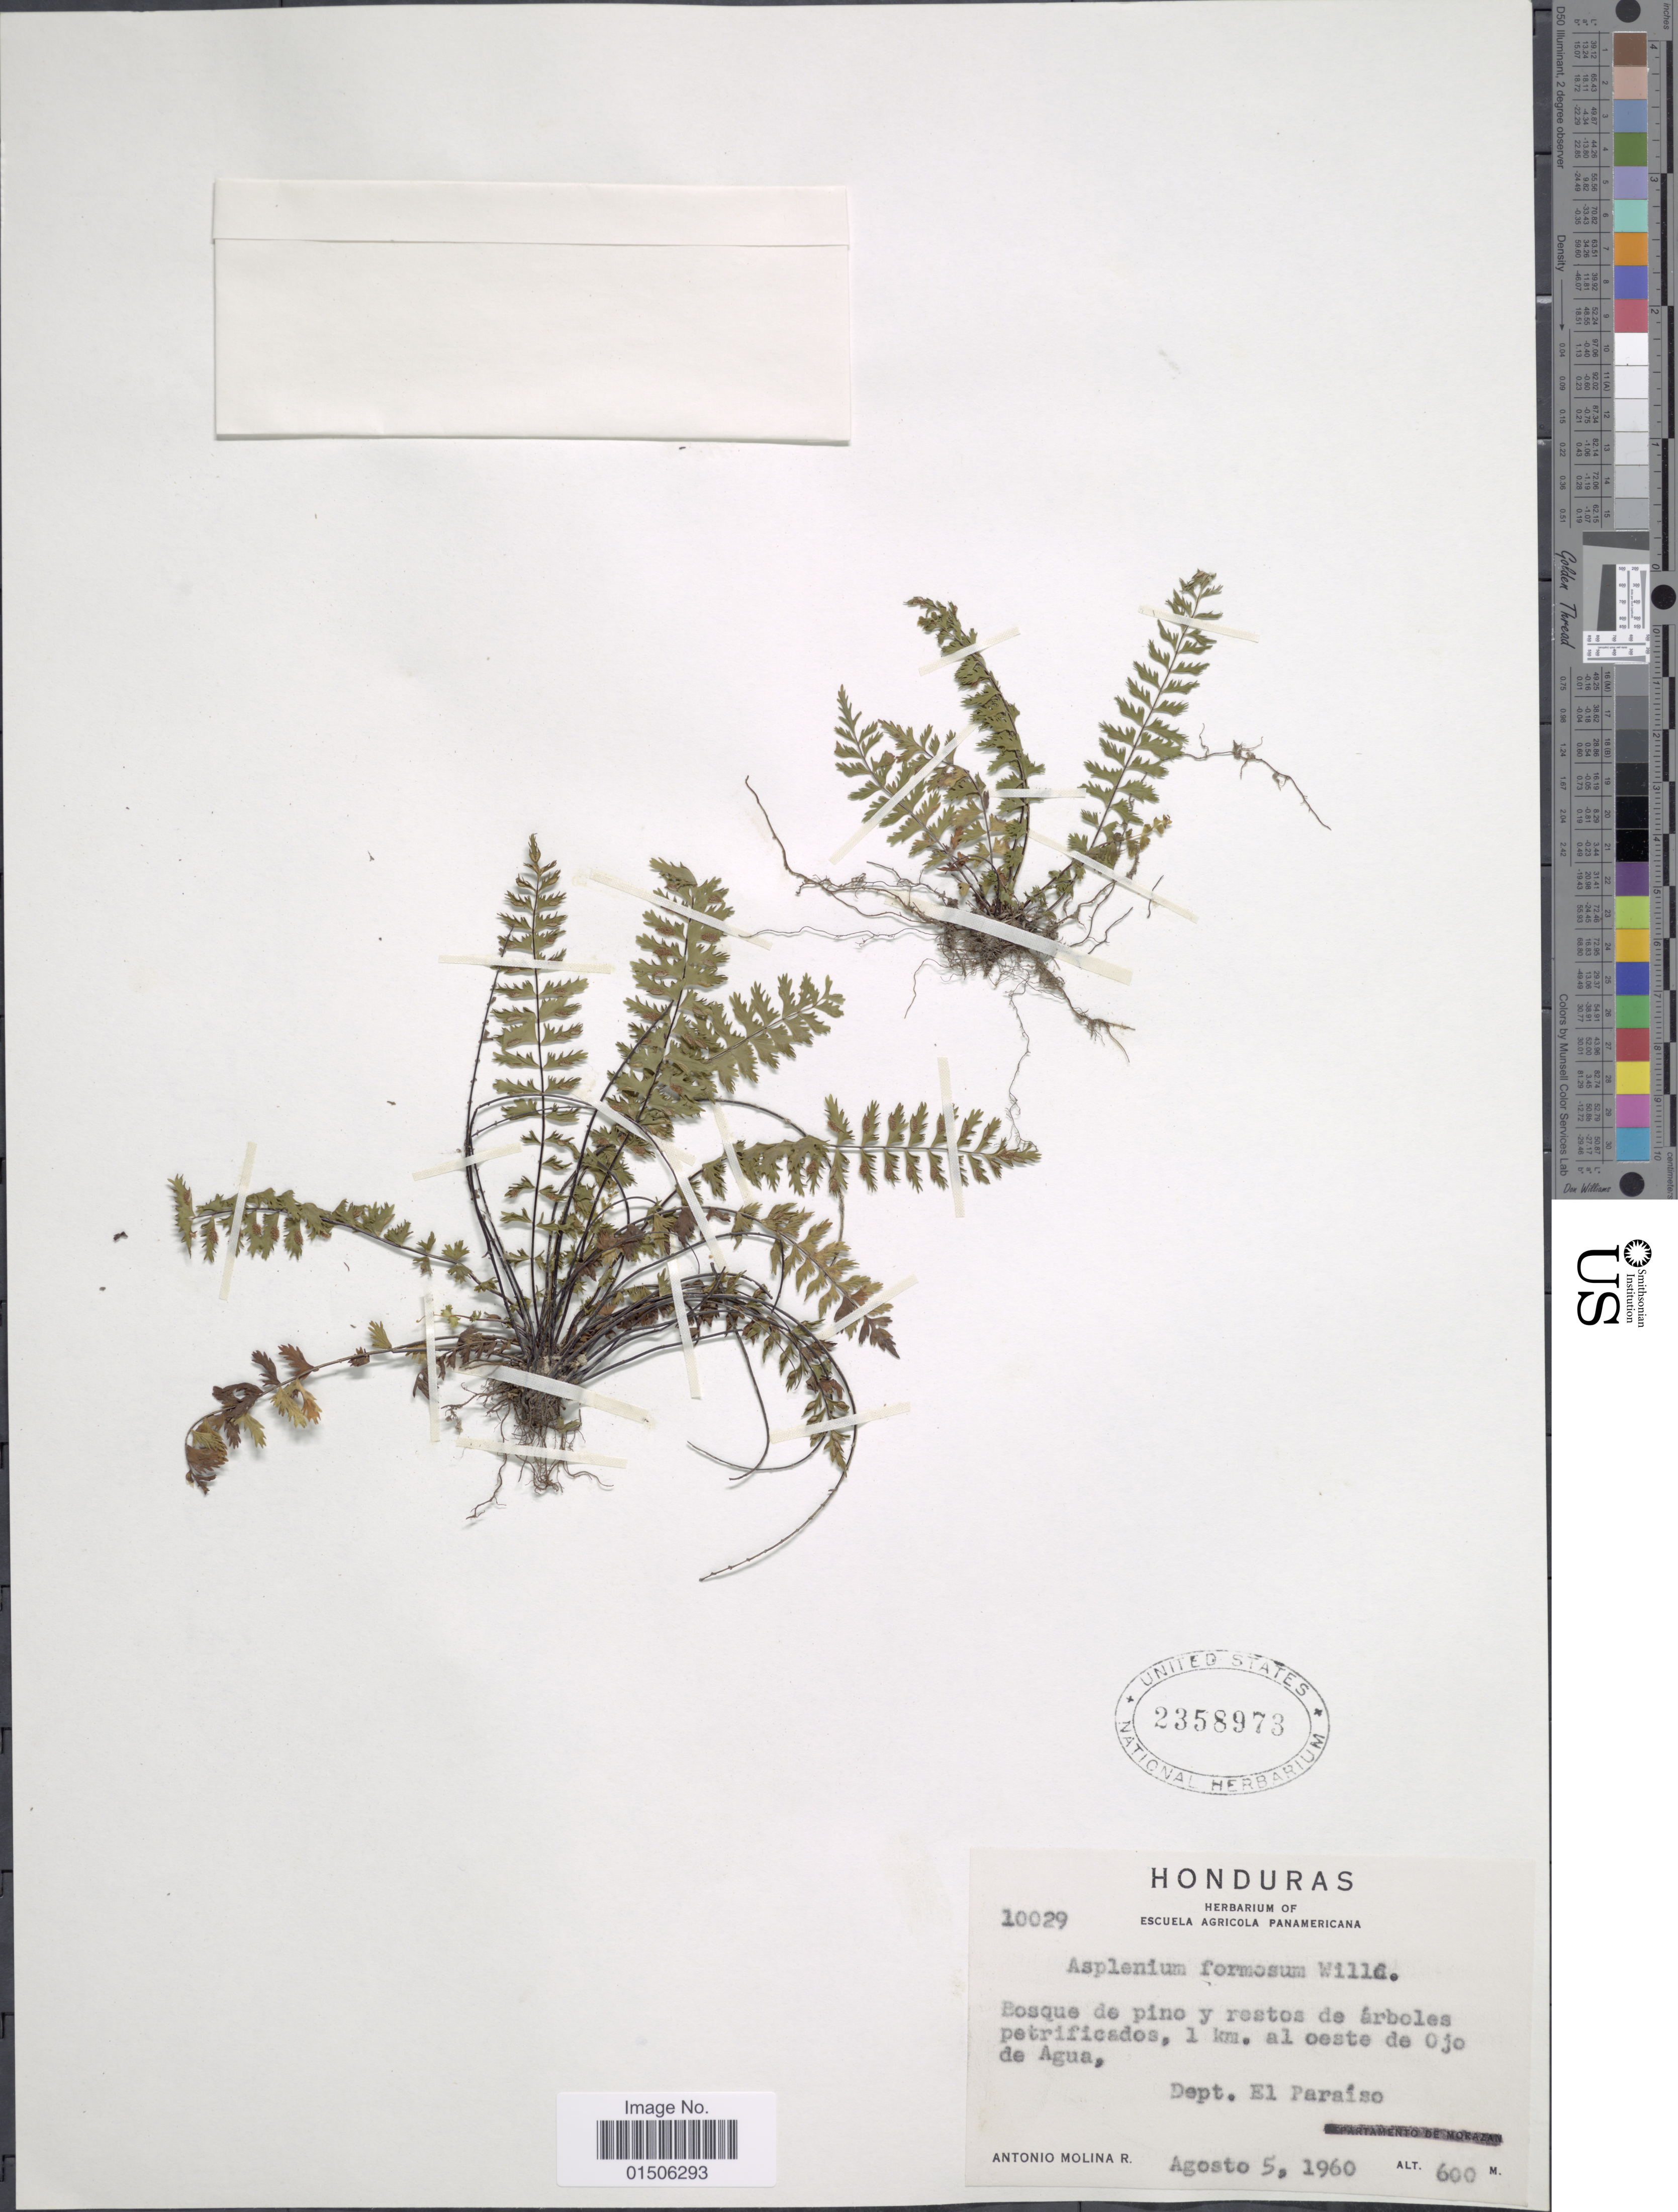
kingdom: Plantae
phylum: Tracheophyta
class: Polypodiopsida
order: Polypodiales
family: Aspleniaceae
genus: Asplenium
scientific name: Asplenium formosum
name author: Willd.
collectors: A. Molina R.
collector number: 10029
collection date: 1960-08-05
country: Honduras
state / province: El Paraíso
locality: Bosque de pino y restos de árboles petrificados, 1 km. al oeste de Ojo de Agua, Dept. El Paraíso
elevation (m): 600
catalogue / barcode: US 2358973